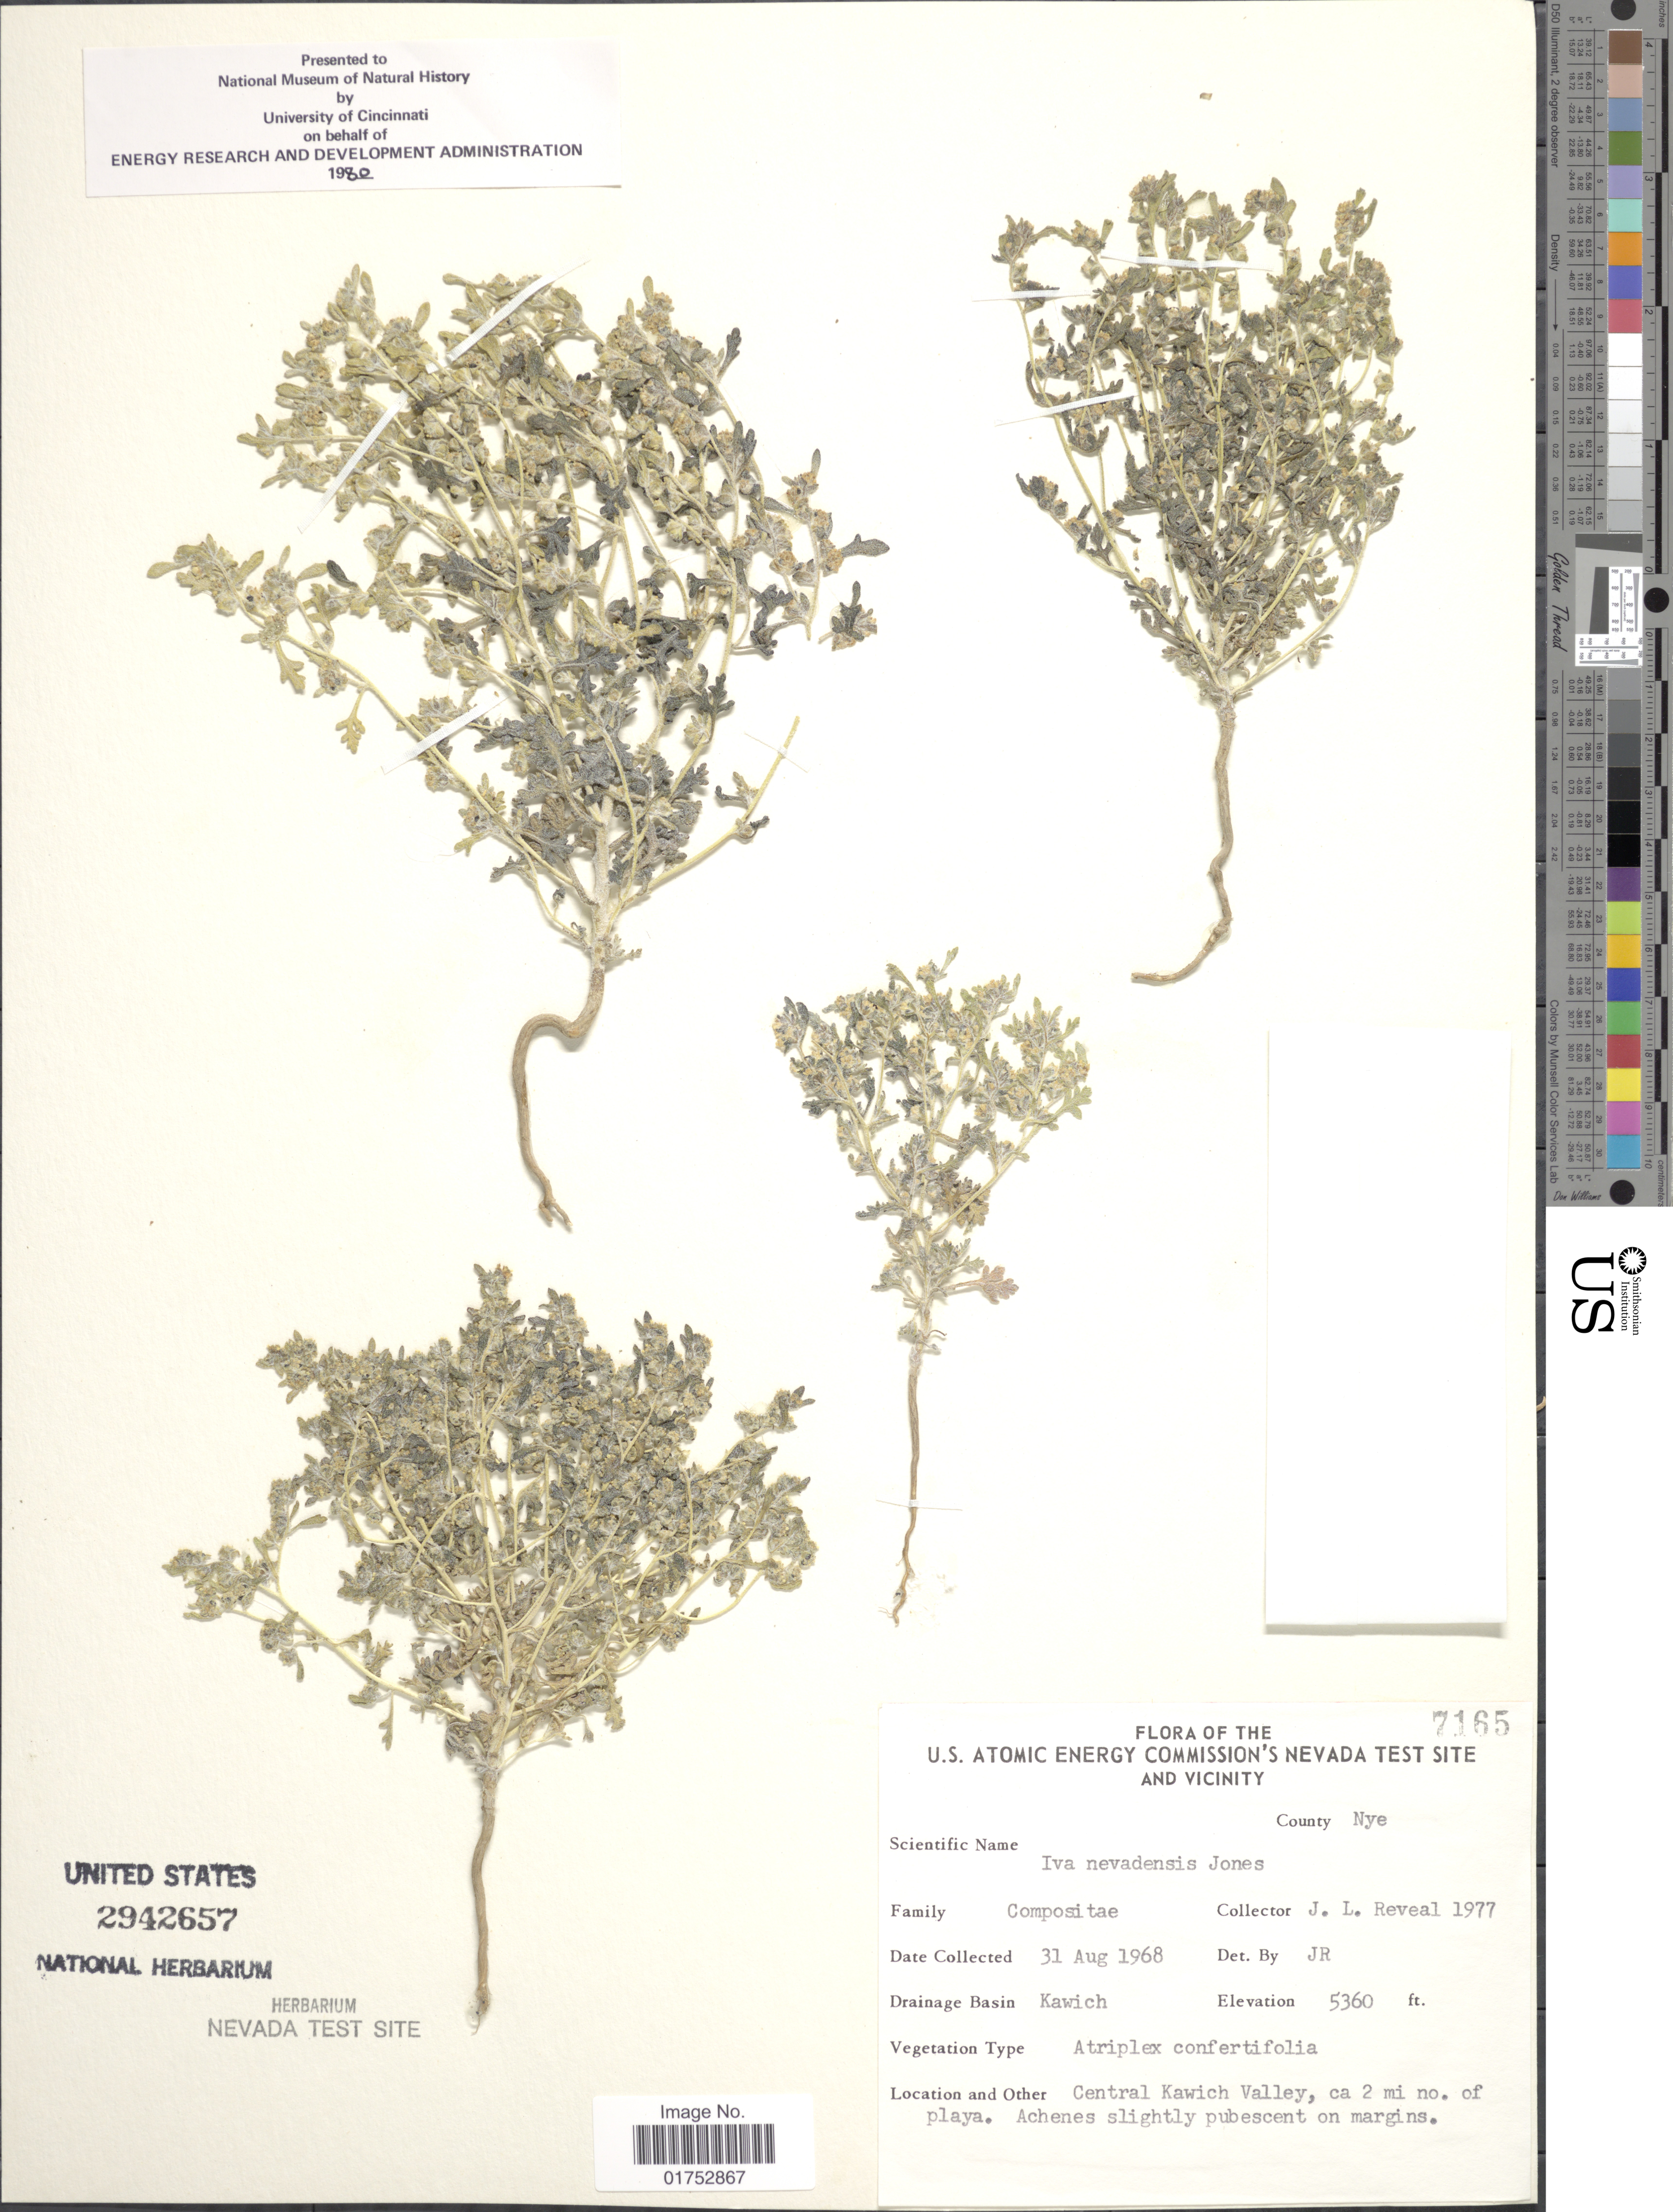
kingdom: Plantae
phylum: Tracheophyta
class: Magnoliopsida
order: Asterales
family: Asteraceae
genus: Iva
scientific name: Iva nevadensis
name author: M.E. Jones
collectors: J. L. Reveal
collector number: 1977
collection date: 1968-08-31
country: United States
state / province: Nevada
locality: U. S. Atomic Energy Commission's Nevada Test Site and Vicinity, County Nye, Kawich, Central Kawich Valley, ca 2 mi no. of playa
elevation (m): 1634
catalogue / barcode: US 2942657